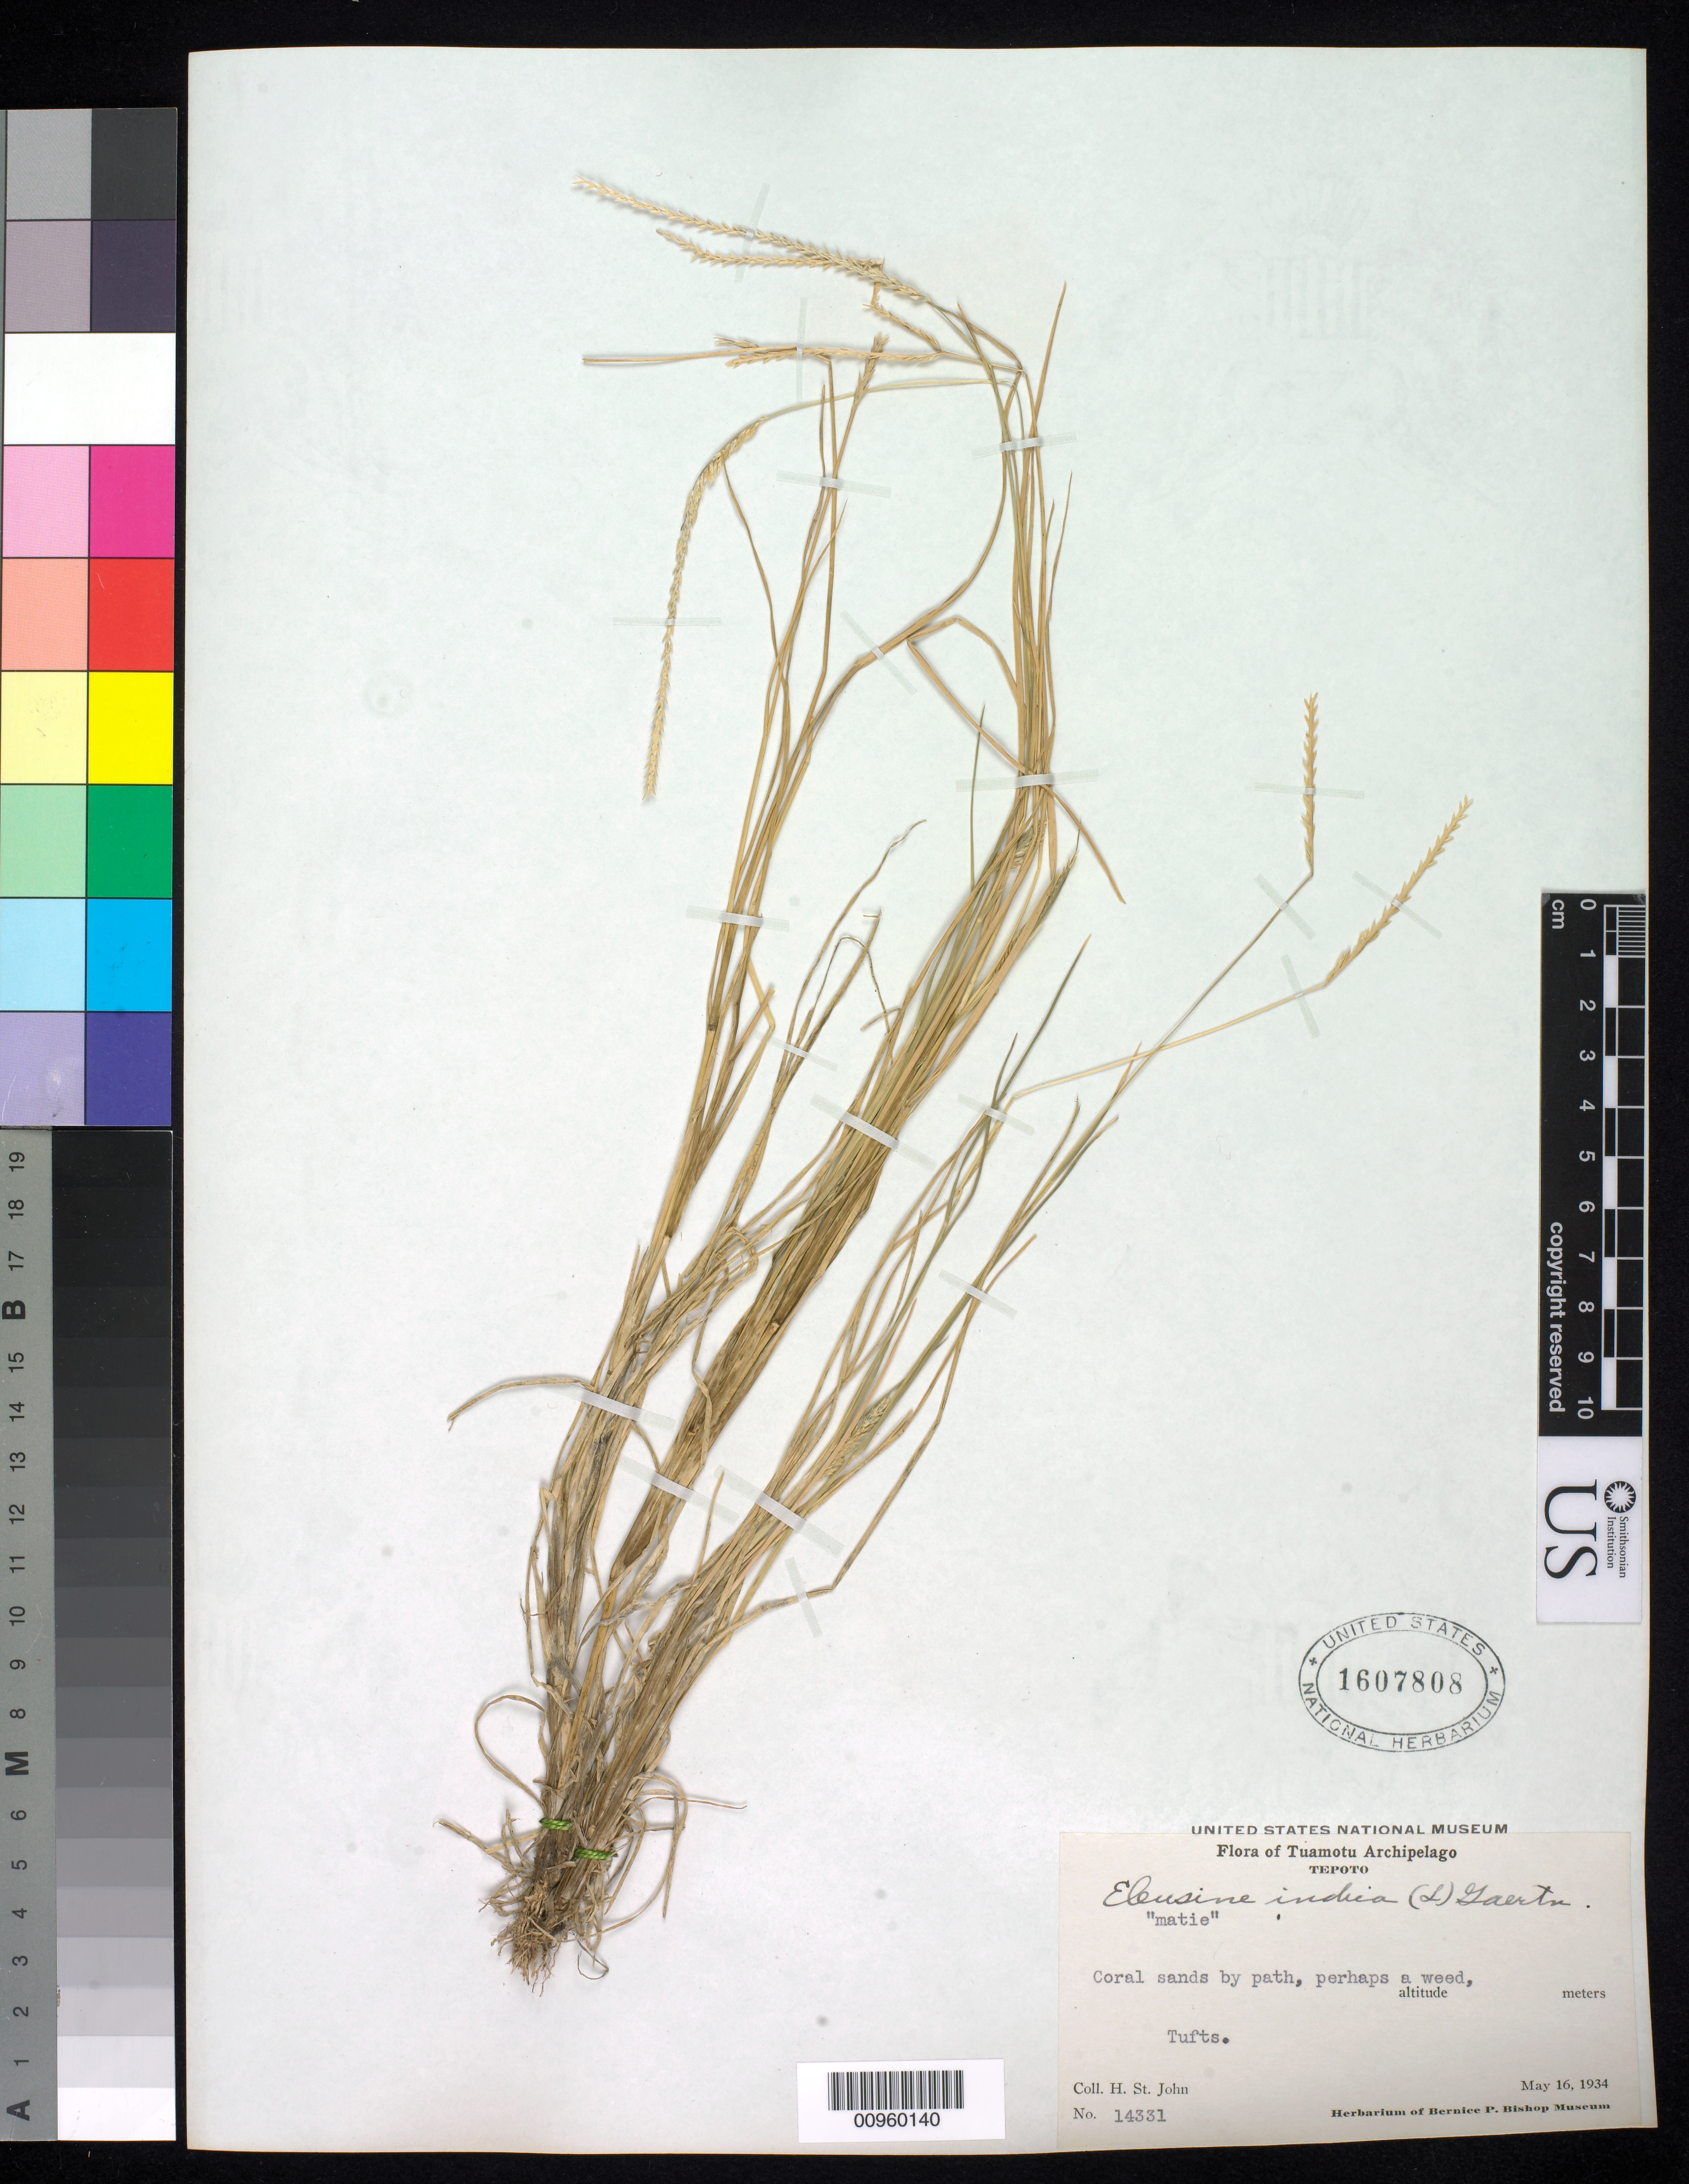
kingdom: Plantae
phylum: Tracheophyta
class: Liliopsida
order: Poales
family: Poaceae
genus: Eleusine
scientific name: Eleusine indica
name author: (L.) Gaertn.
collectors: H. St. John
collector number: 14331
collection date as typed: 16 May 1934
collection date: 1934-05-16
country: French Polynesia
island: Tepoto North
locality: Coral sandy by path, perhaps a weed.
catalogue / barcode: US 1607808